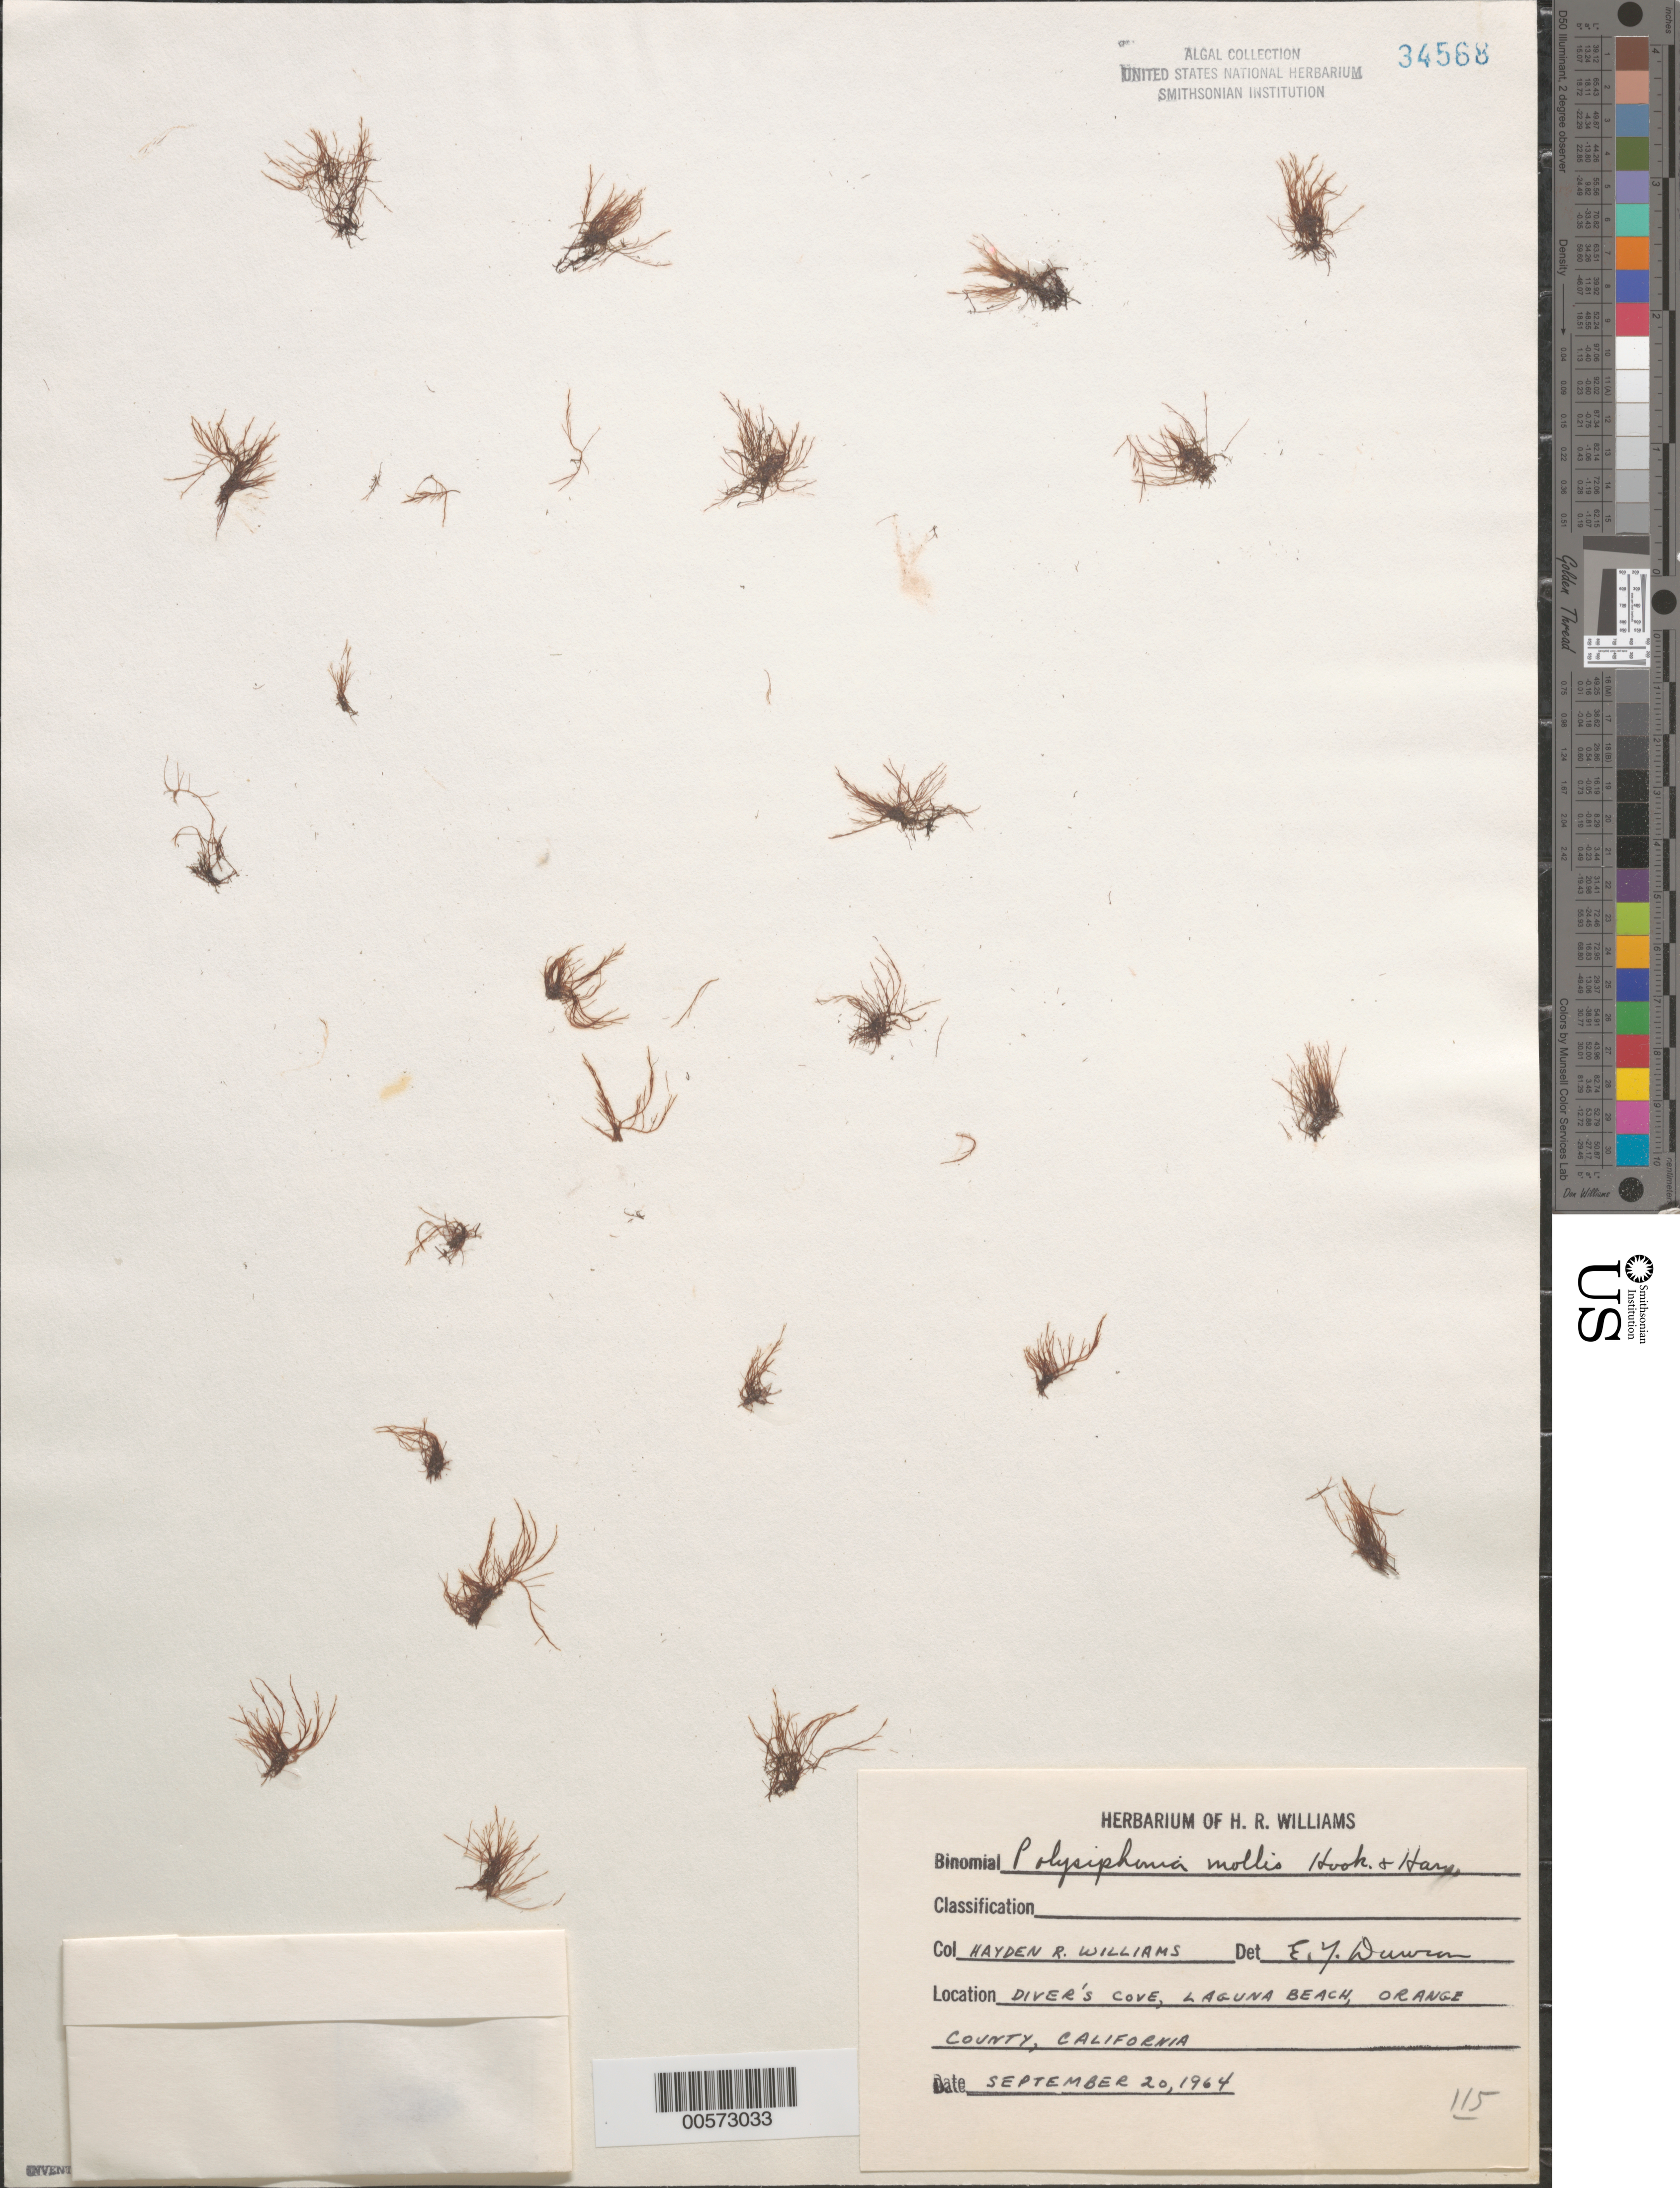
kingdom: Plantae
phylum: Rhodophyta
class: Florideophyceae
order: Ceramiales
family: Rhodomelaceae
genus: Polysiphonia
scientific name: Polysiphonia mollis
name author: Hook. f. & Harv.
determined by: Dawson, E. Y.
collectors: H. R. Williams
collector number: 115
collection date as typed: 20 Sep 1964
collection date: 1964-09-20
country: United States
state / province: California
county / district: Orange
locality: Divers Cove, Laguna Beach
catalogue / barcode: US 34568